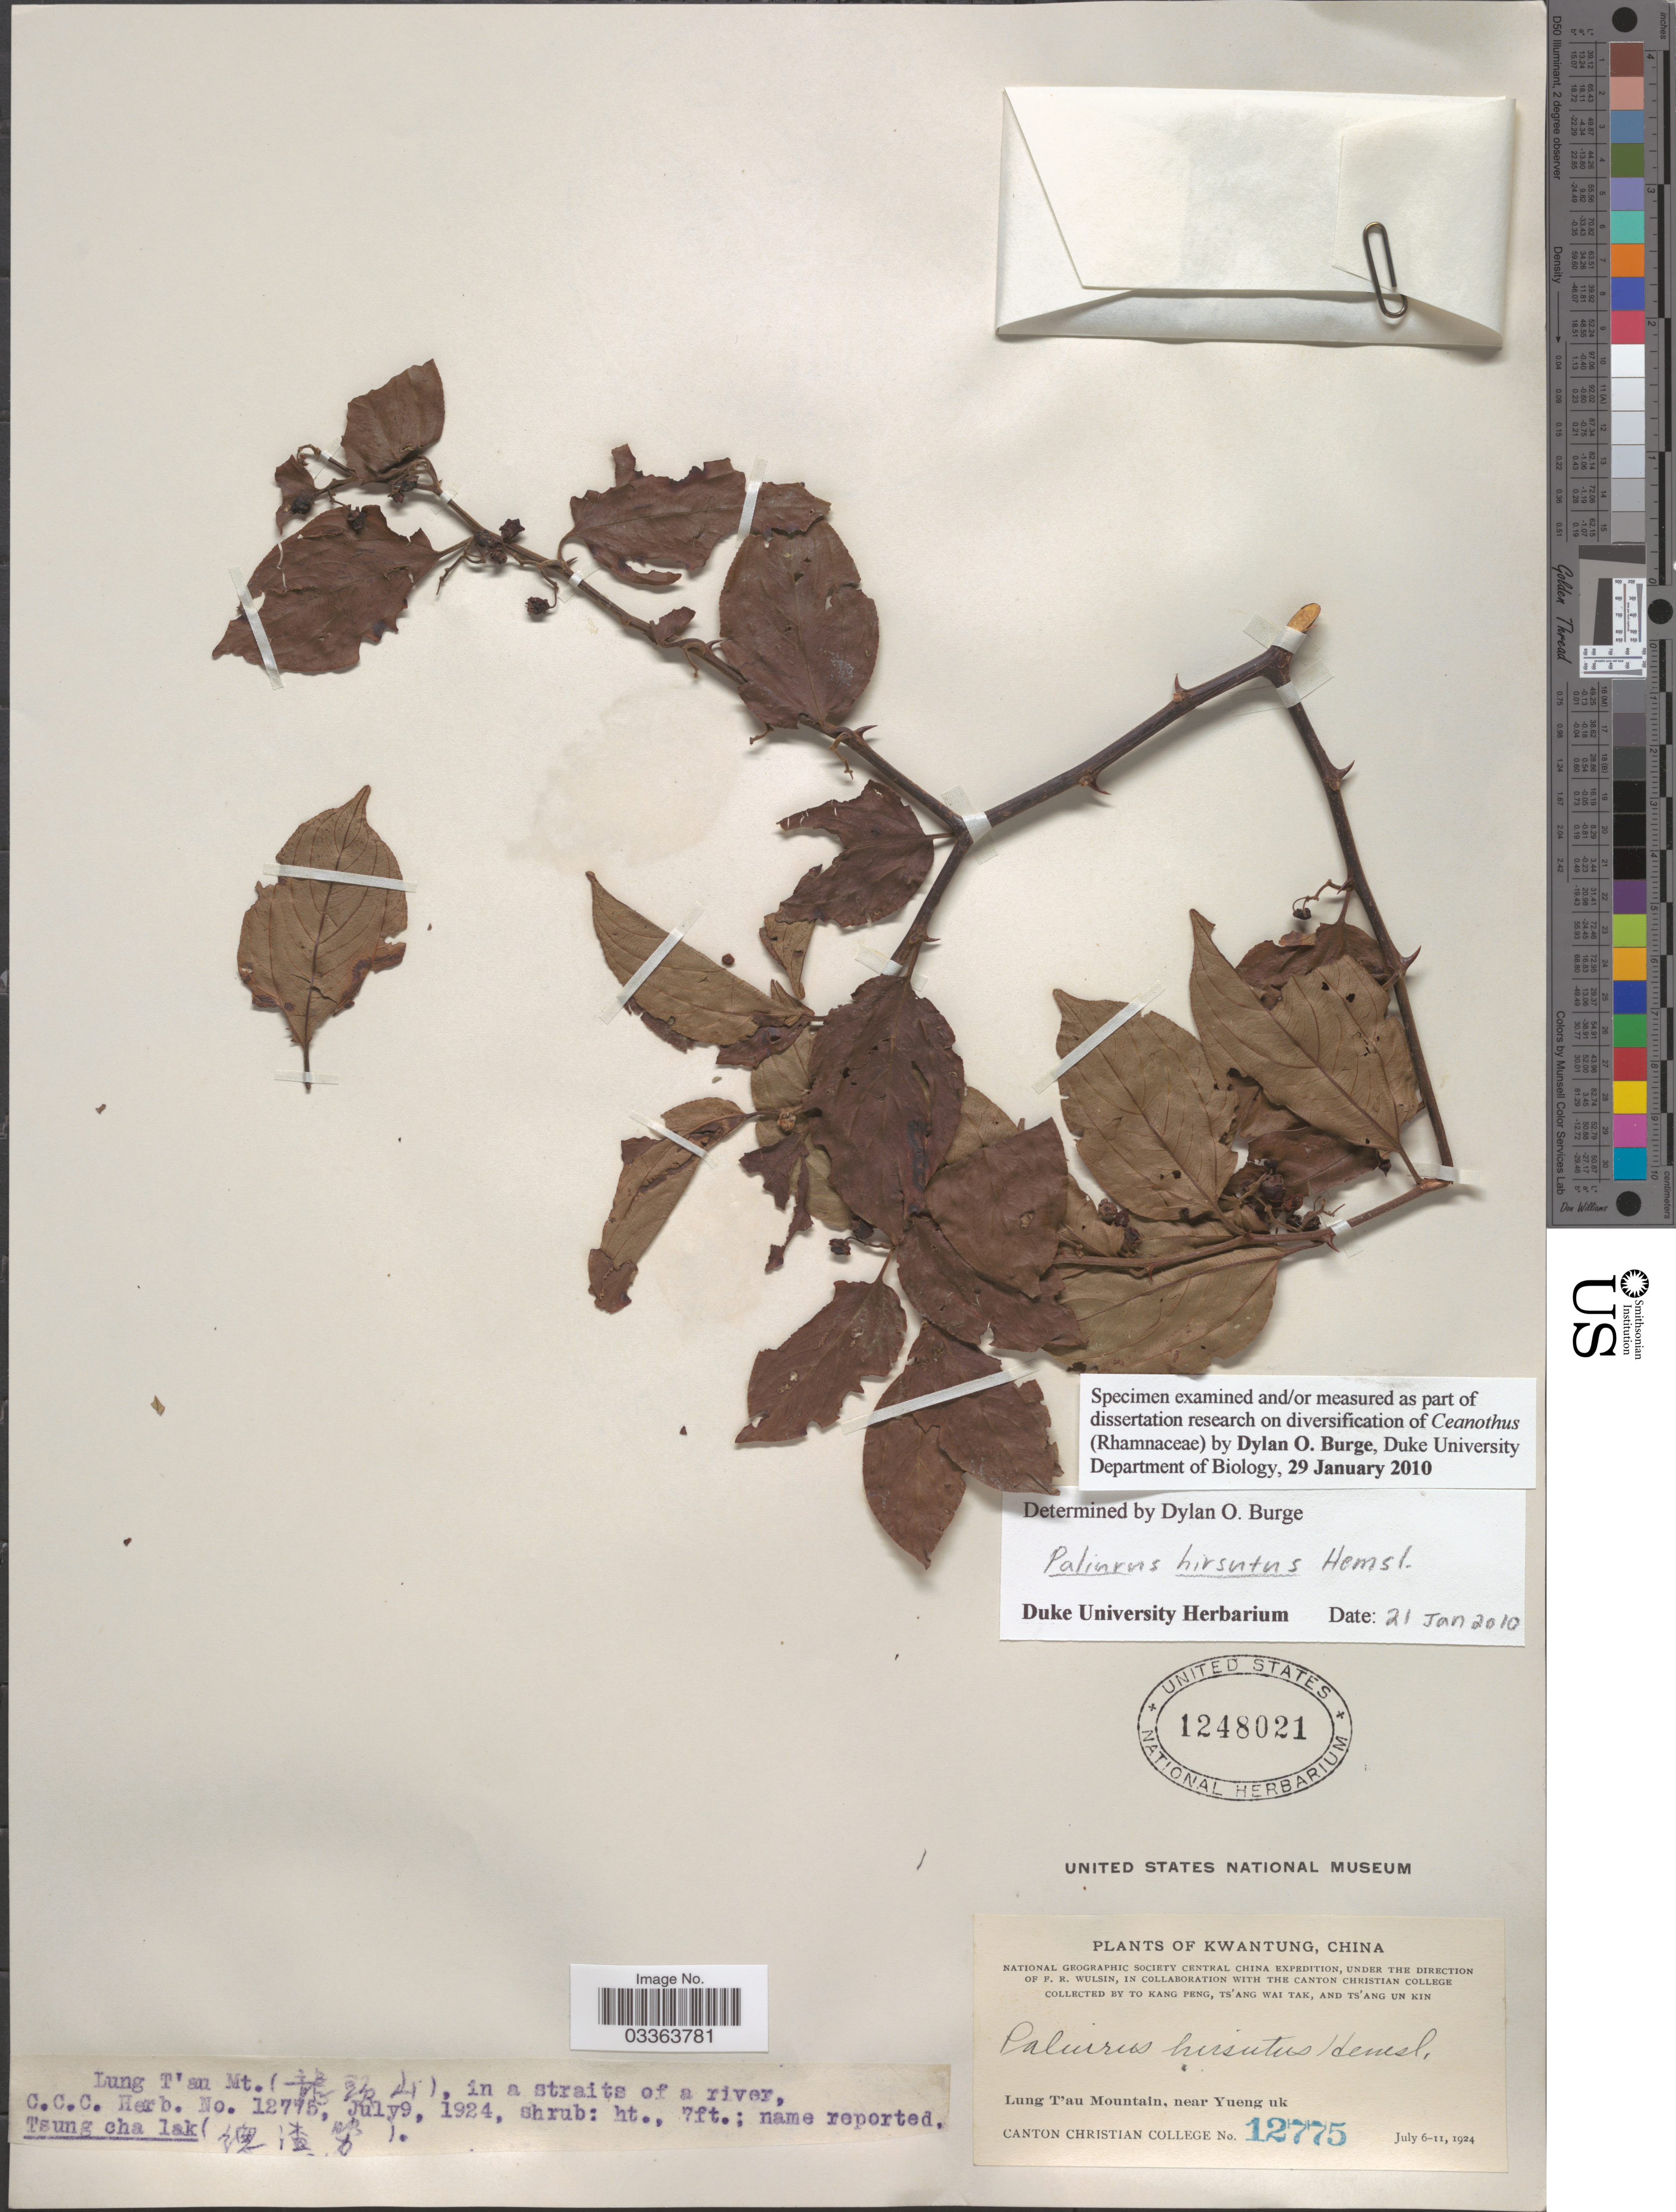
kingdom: Plantae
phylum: Tracheophyta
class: Magnoliopsida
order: Rosales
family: Rhamnaceae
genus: Paliurus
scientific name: Paliurus hirsutus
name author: Hemsl.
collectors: Kang Peng To, W. T. Tsang & Ts' Ang Un Kin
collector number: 12775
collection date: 1924-07-09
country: China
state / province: Guangdong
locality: Kwangtung. Lung T'au Mountain, near Yeung uk. Lung T'au Mt. (X).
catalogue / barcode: US 1248021